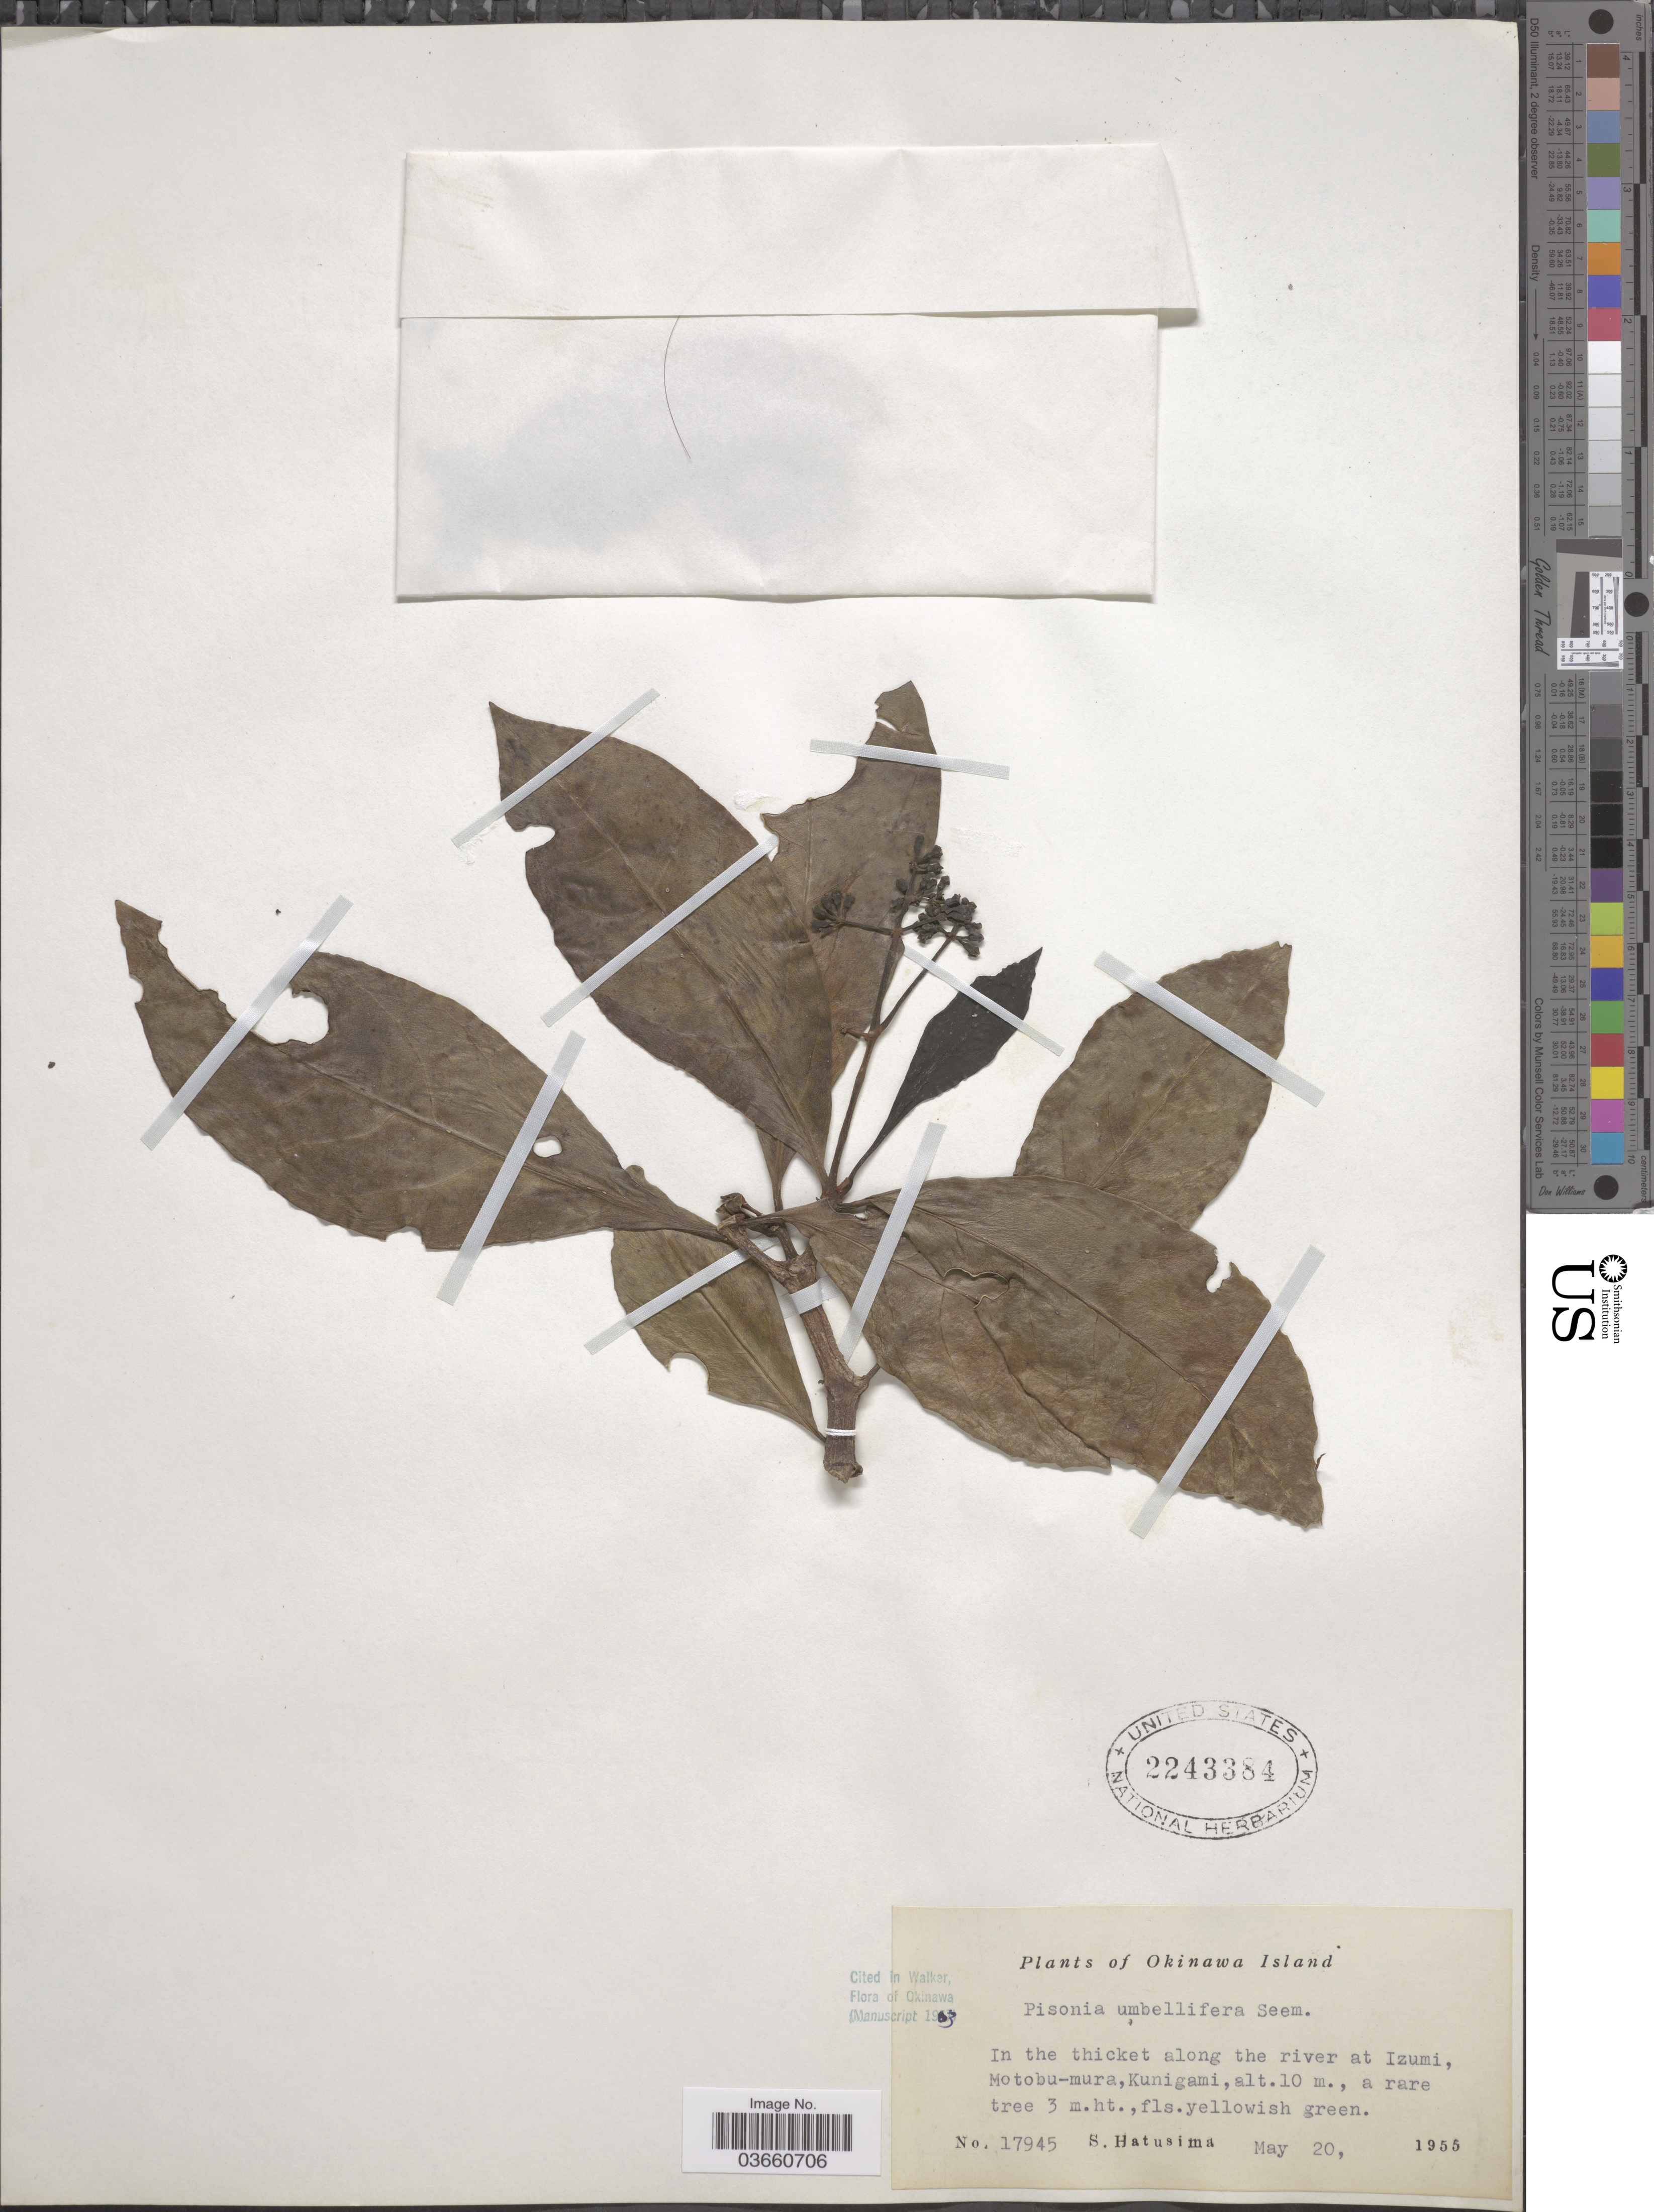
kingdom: Plantae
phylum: Tracheophyta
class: Magnoliopsida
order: Caryophyllales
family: Nyctaginaceae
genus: Pisonia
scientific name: Pisonia umbellifera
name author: (J.R. Forst. & G. Forst.) Seem.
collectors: S. Hatusima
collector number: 17945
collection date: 1955-05-20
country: Japan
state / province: Okinawa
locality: Okinawa Island. In the thicket along the river at Izumi, Motobu-mura, Kunigami.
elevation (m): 10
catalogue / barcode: US 2243384